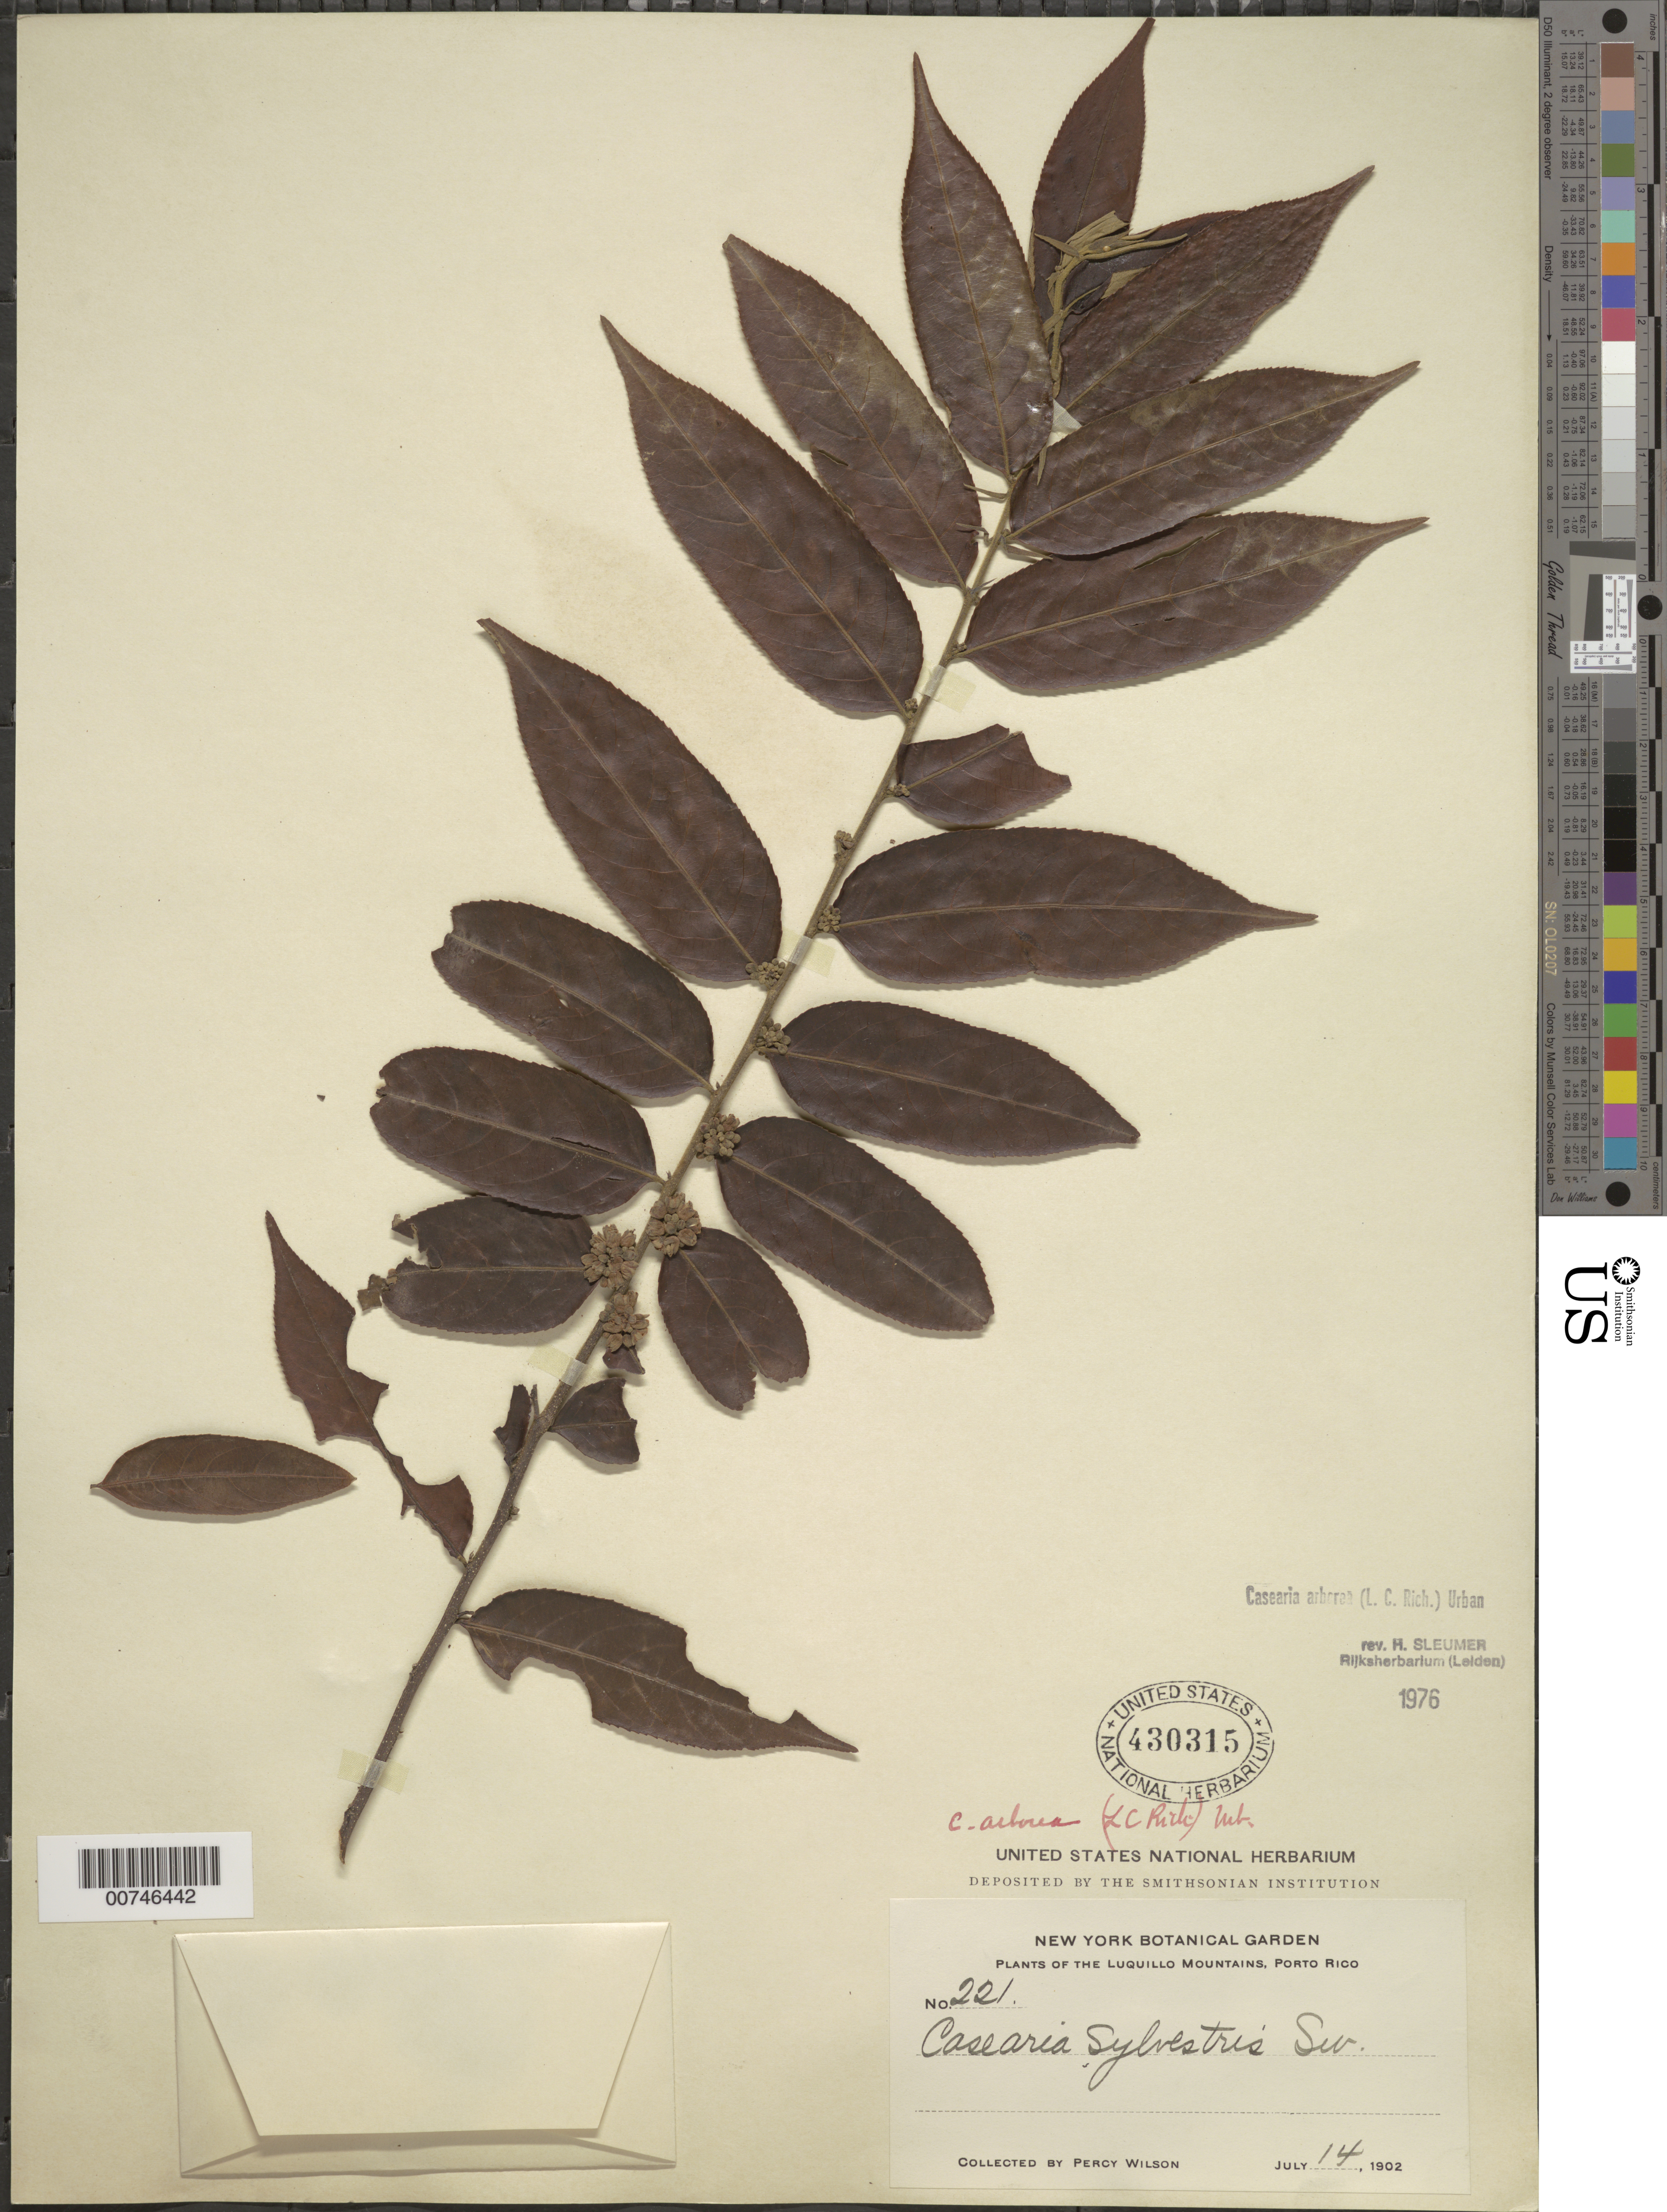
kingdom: Plantae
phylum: Tracheophyta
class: Magnoliopsida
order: Malpighiales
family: Salicaceae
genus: Casearia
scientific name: Casearia arborea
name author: (Rich.) Urb.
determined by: Sleumer, H. O.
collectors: P. Wilson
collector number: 221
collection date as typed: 14 Jul 1902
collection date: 1902-07-14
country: Puerto Rico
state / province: Luquillo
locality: Luquillo Mountains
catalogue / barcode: US 430315